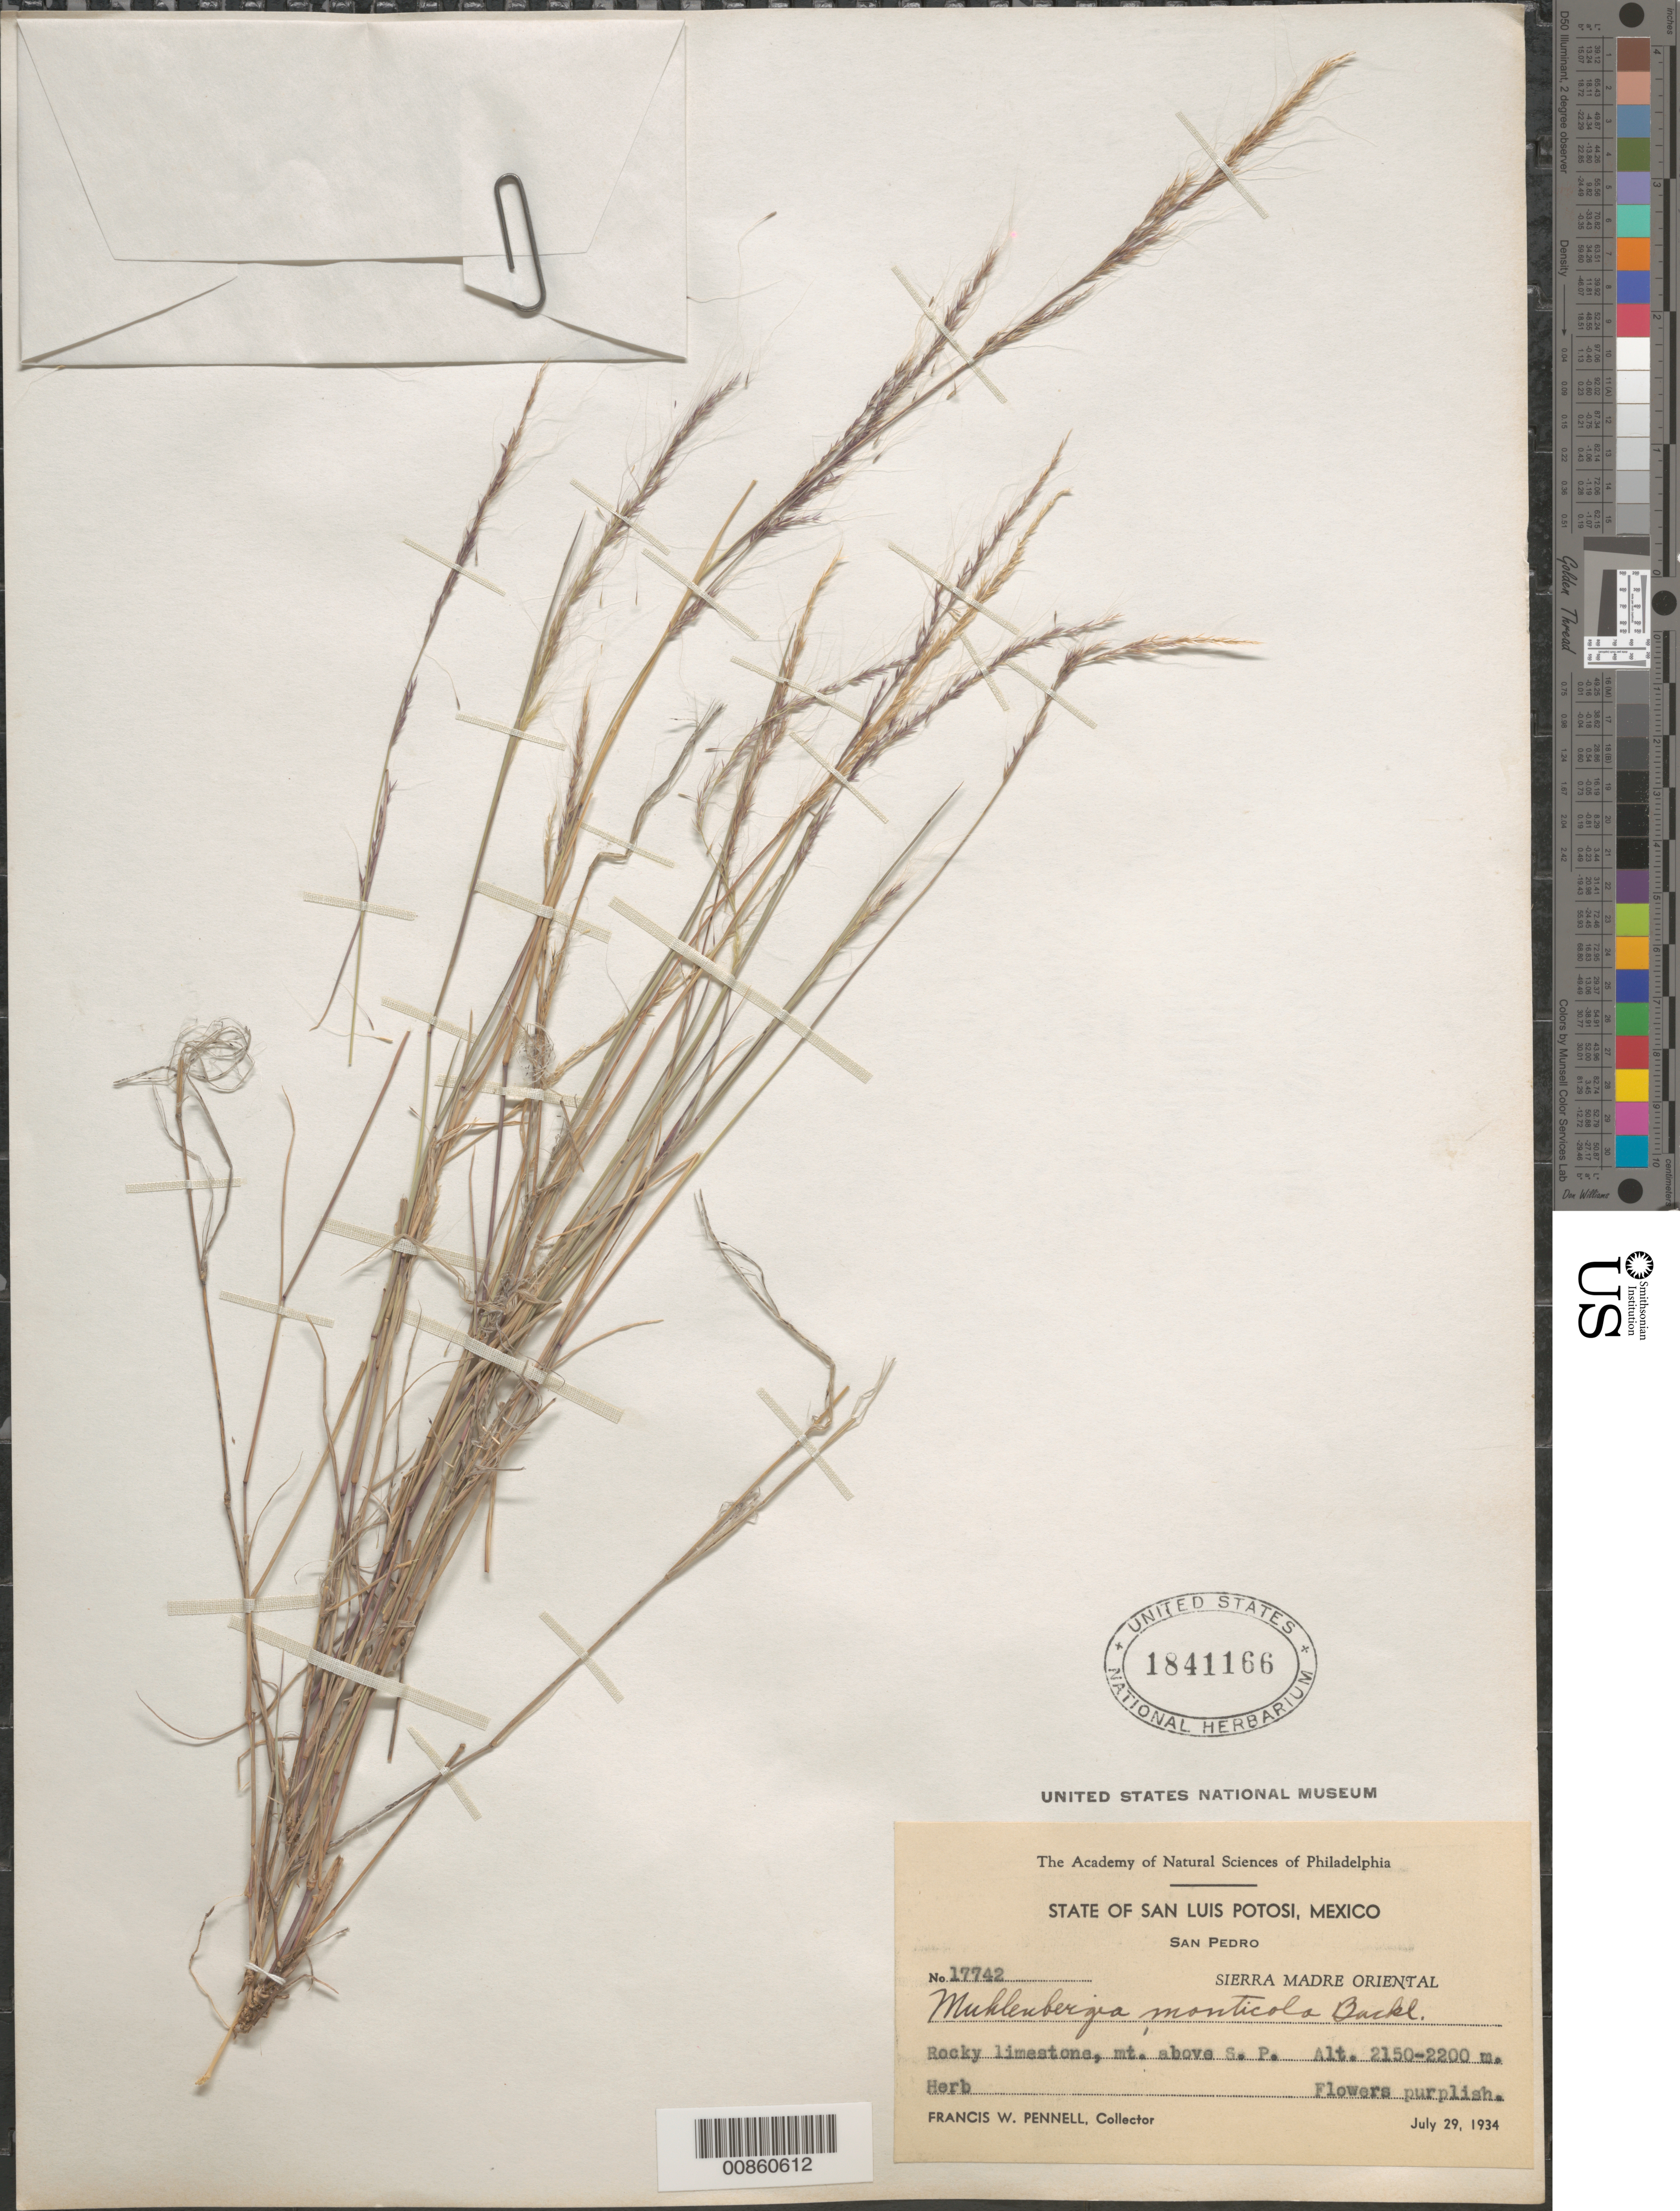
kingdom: Plantae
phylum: Tracheophyta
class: Liliopsida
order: Poales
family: Poaceae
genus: Muhlenbergia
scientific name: Muhlenbergia monticola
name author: Buckley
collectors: F. W. Pennell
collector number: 17742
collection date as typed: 29 Jul 1934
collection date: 1934-07-29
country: Mexico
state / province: San Luis Potosí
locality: San Pedro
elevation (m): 2200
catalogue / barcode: US 1841166